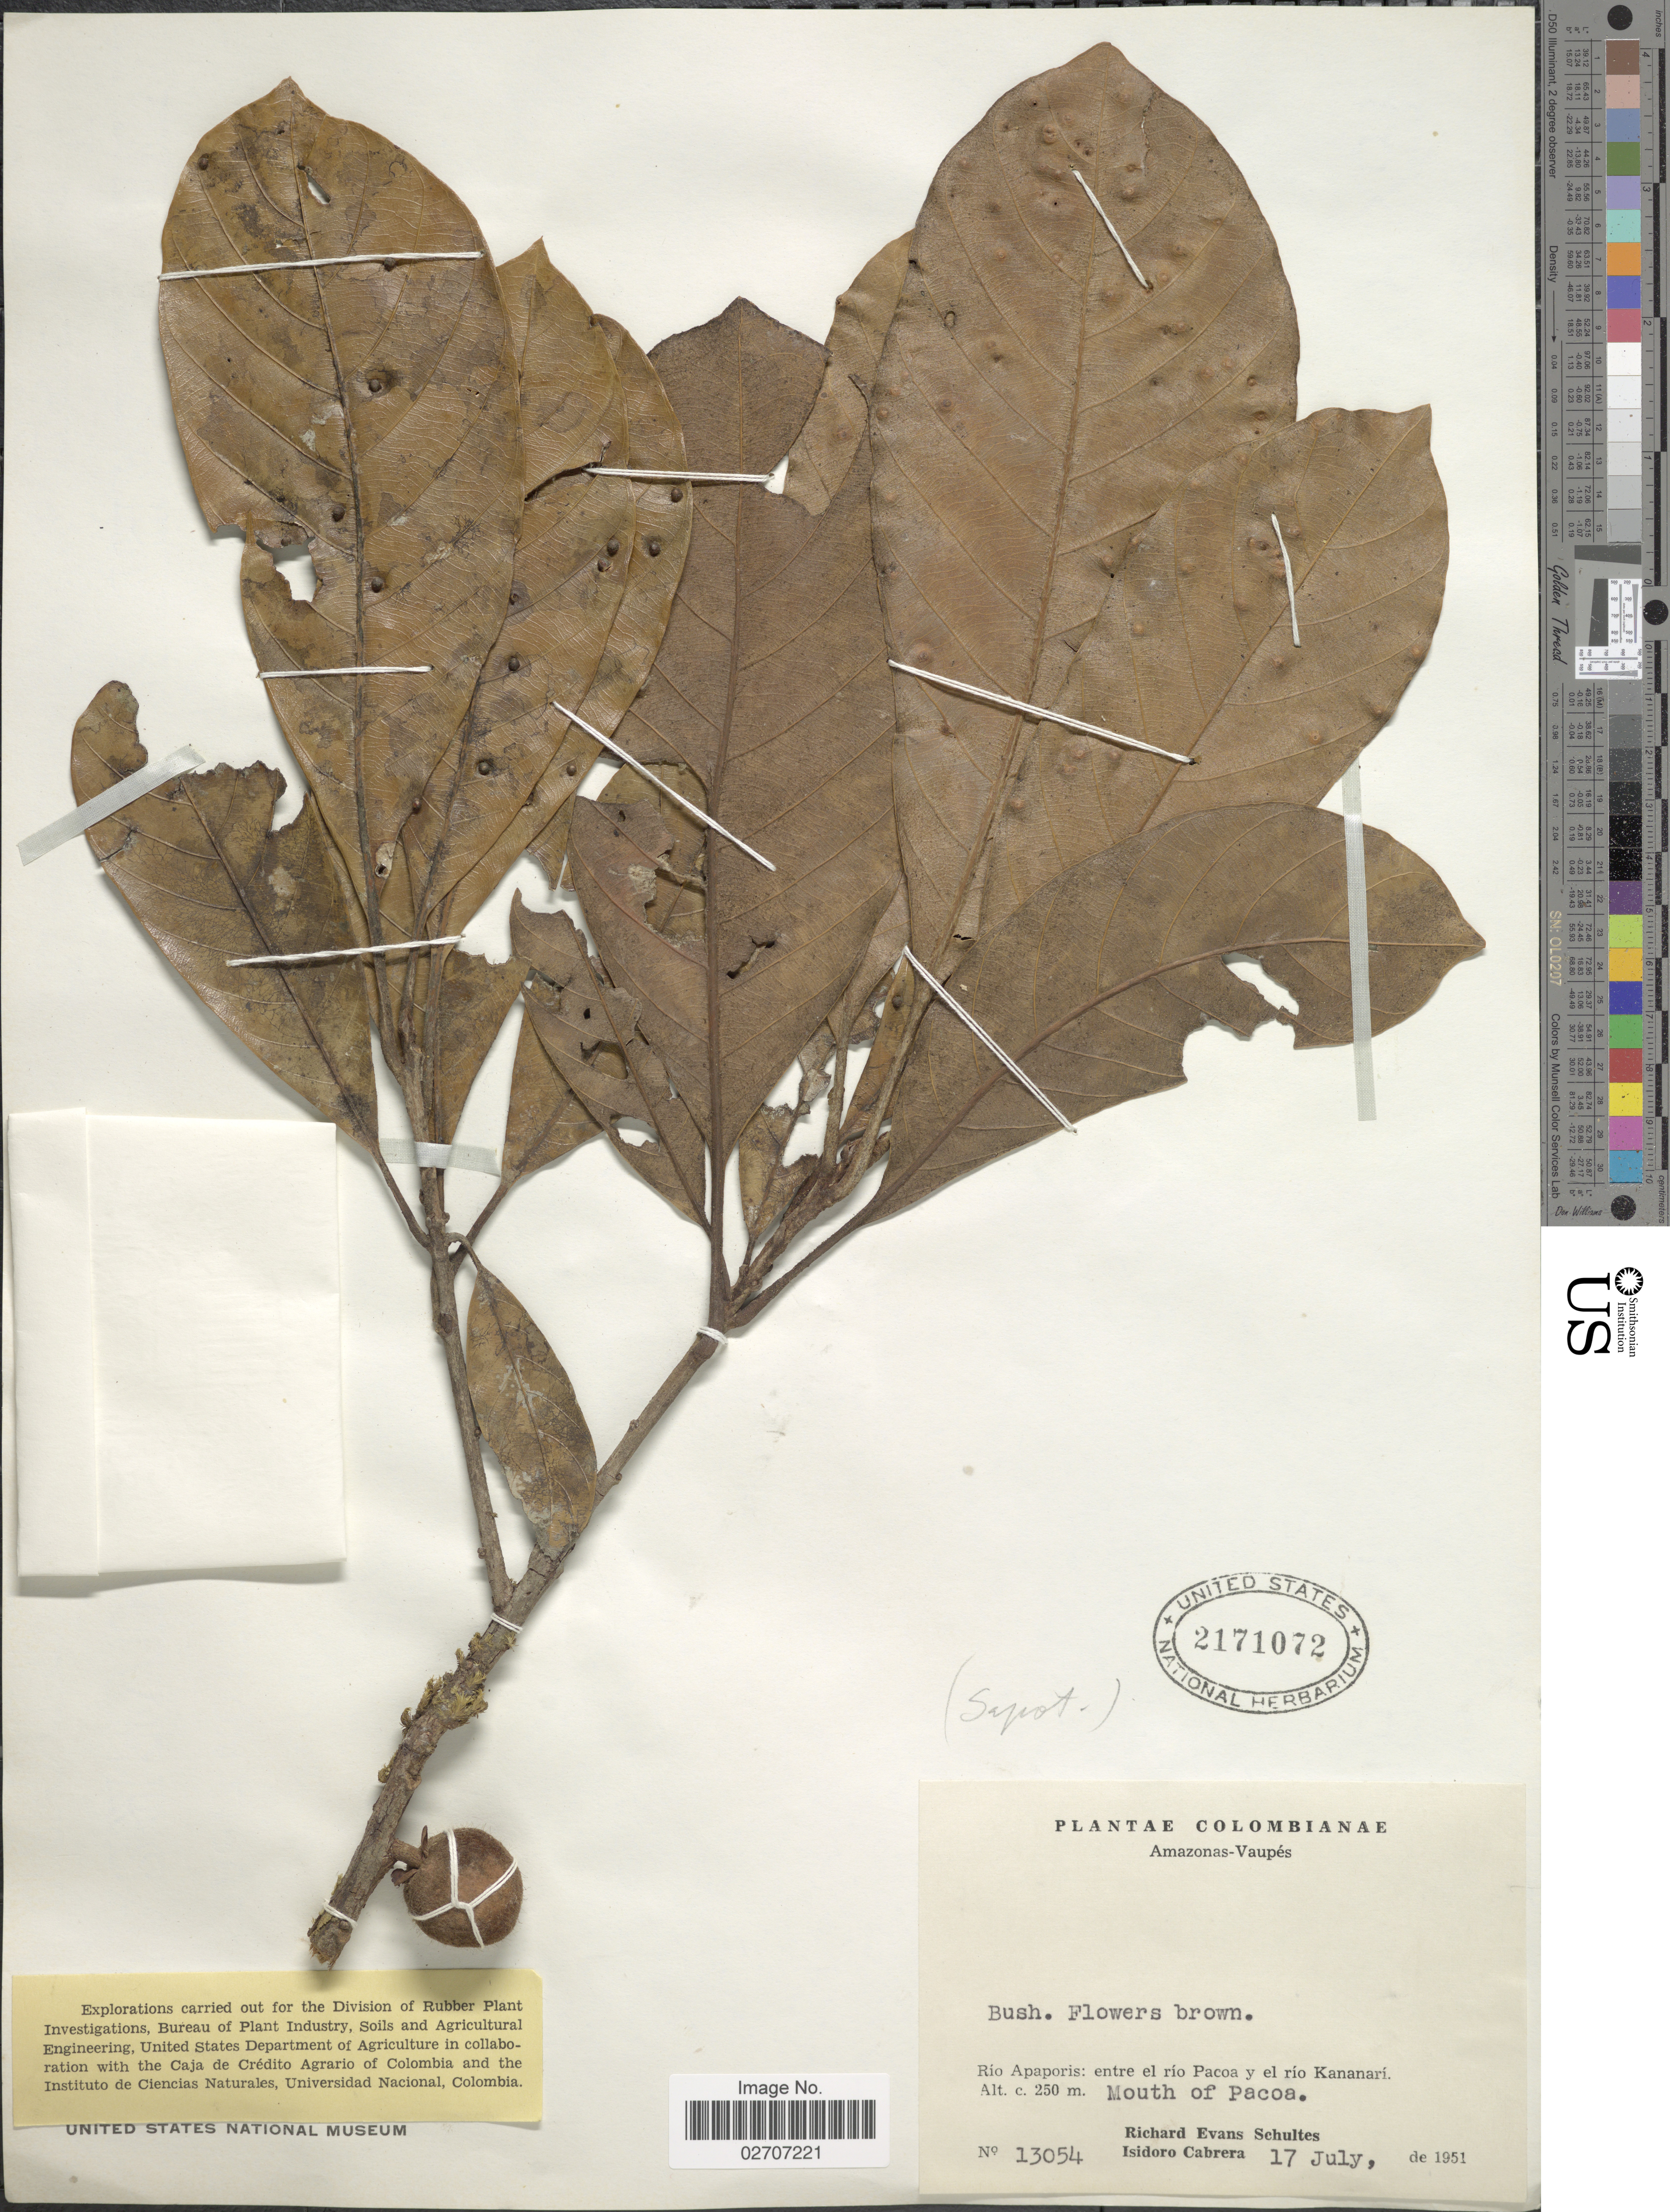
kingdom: Plantae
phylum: Tracheophyta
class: Magnoliopsida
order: Ericales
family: Sapotaceae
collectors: R. E. Schultes & I. Cabrera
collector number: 13054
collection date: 1951-07-17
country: Colombia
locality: Amazonas-Vaupes, Rio Apaporis: entre el rio Pacoa y el rio Kananari. Mouth of Pacoa.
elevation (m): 250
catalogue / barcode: US 2171072